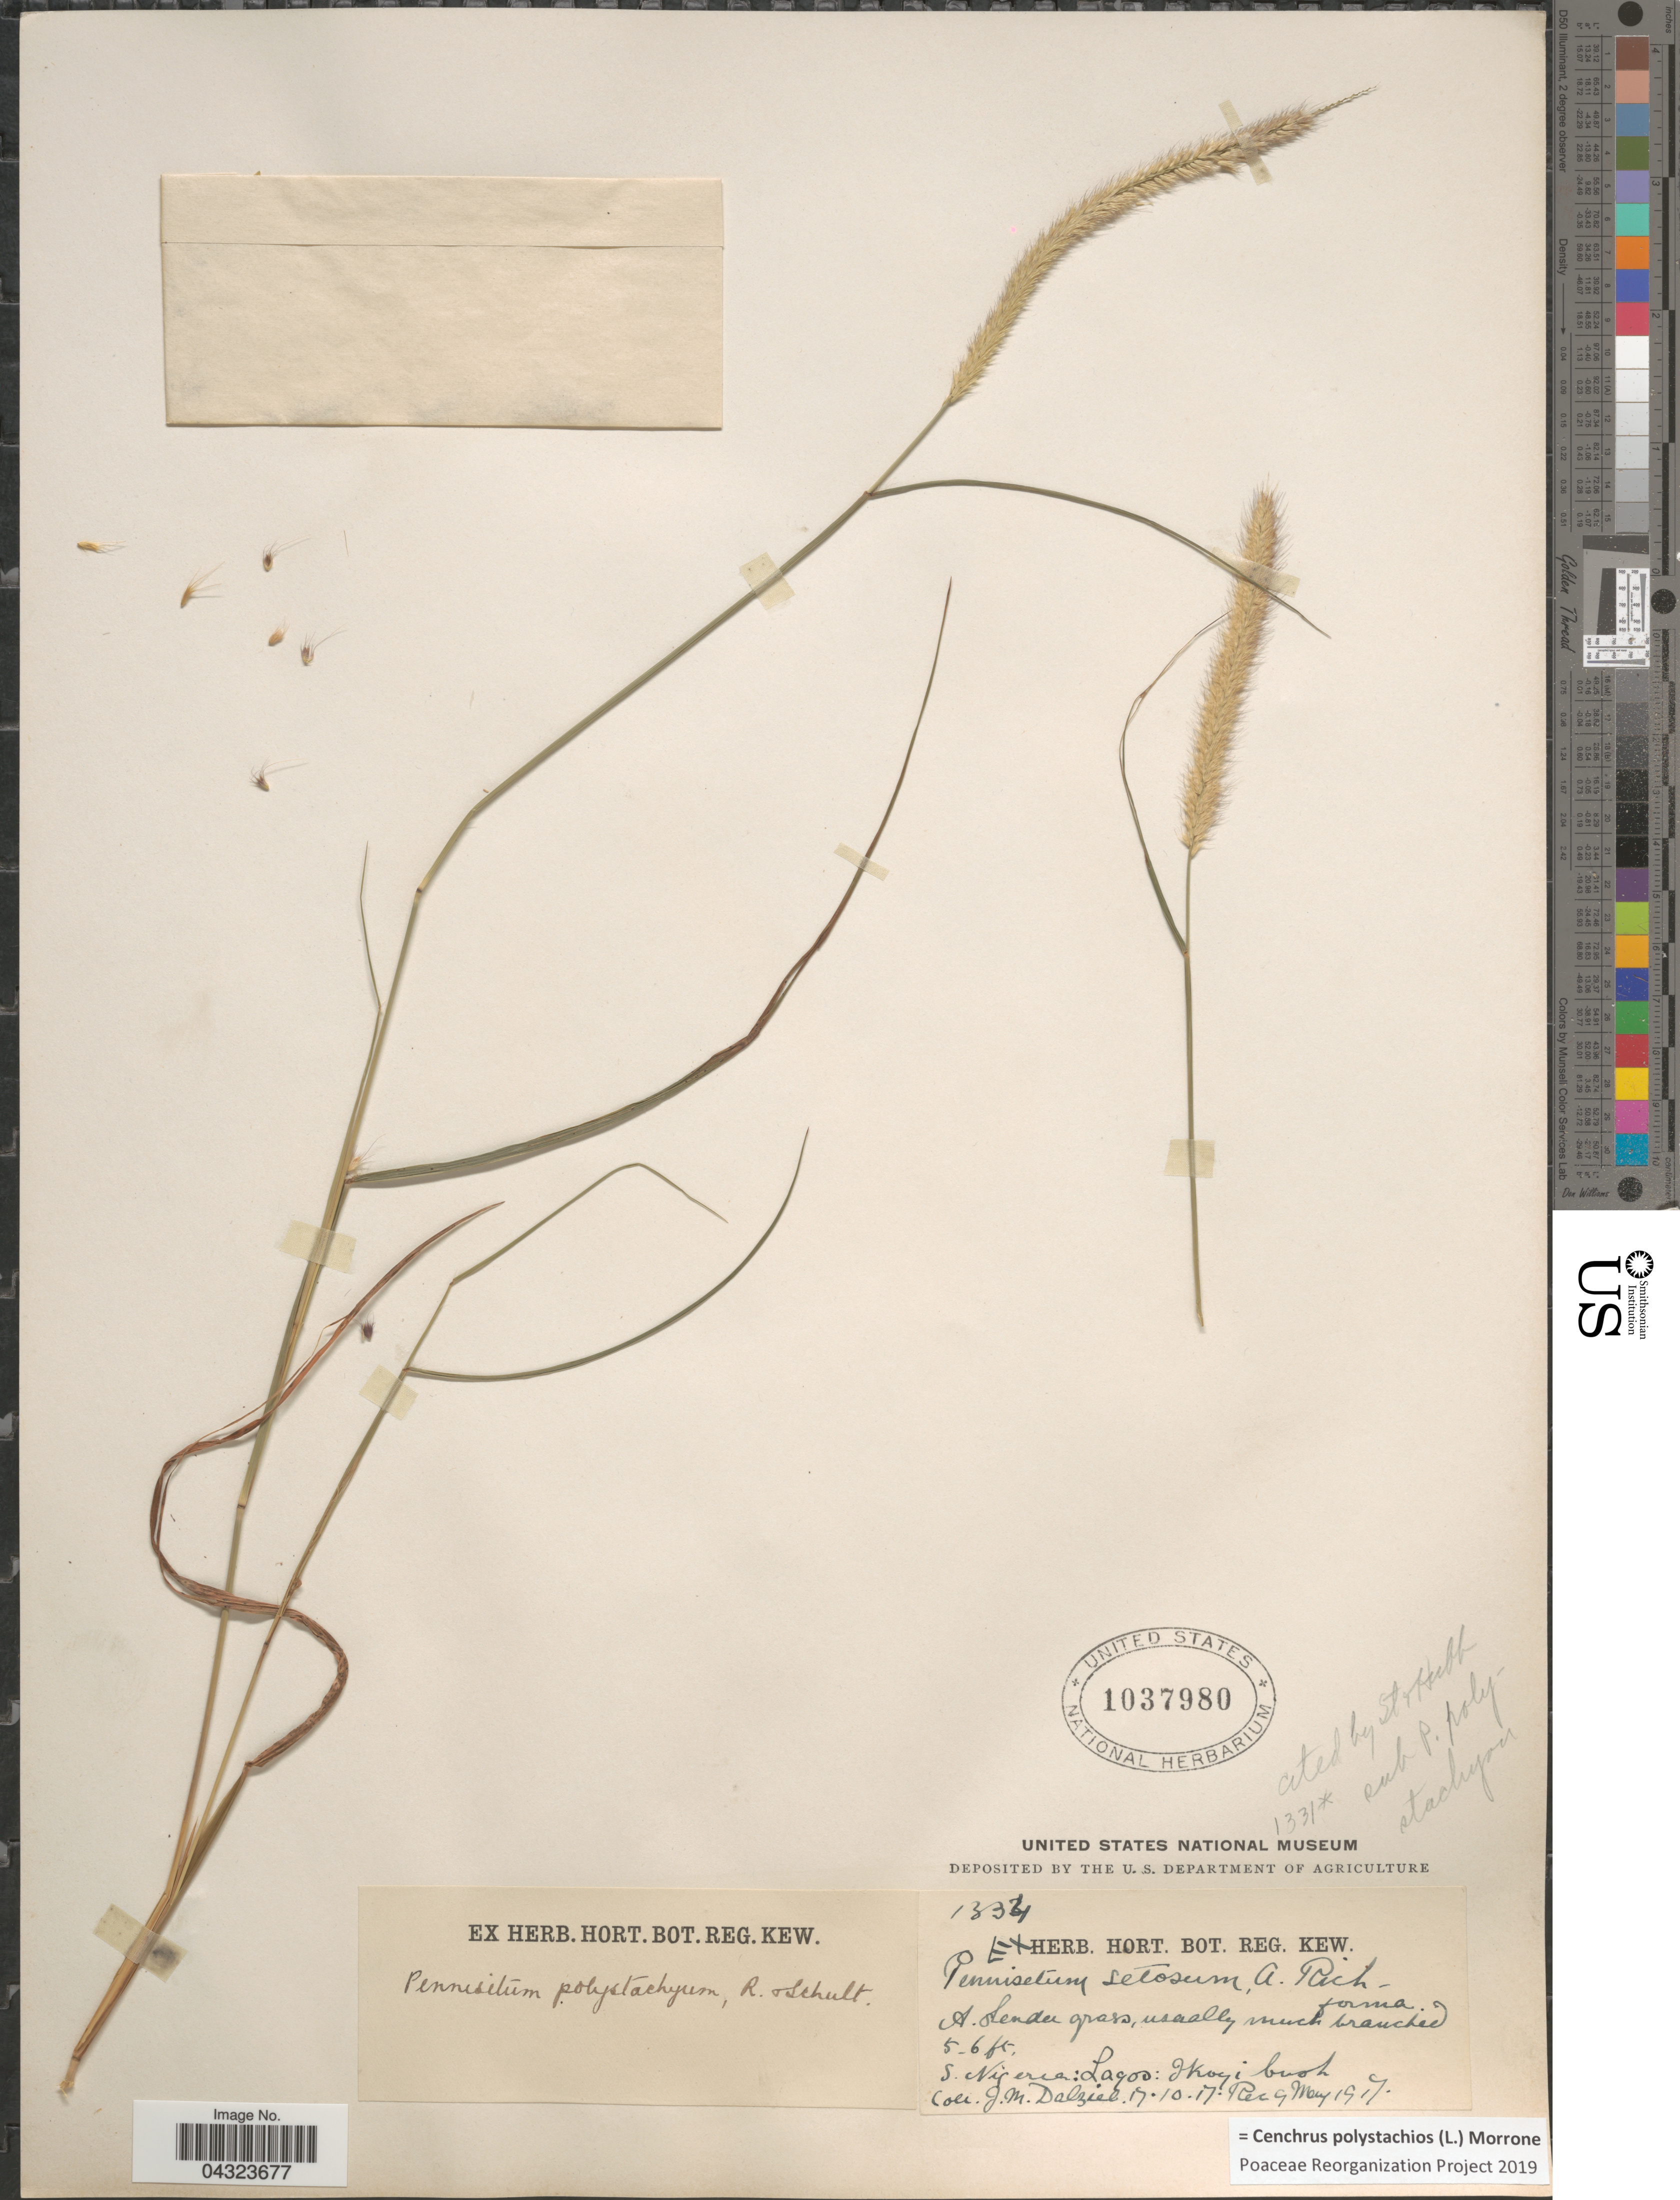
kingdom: Plantae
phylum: Tracheophyta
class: Liliopsida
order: Poales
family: Poaceae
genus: Cenchrus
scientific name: Cenchrus polystachios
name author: (L.) Morrone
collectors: J. Dalziel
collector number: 1334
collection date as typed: Transcribed d/m/y: 17/10/17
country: Nigeria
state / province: Lagos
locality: S. Nigeria: Ikogi beach.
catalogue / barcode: US 1037980